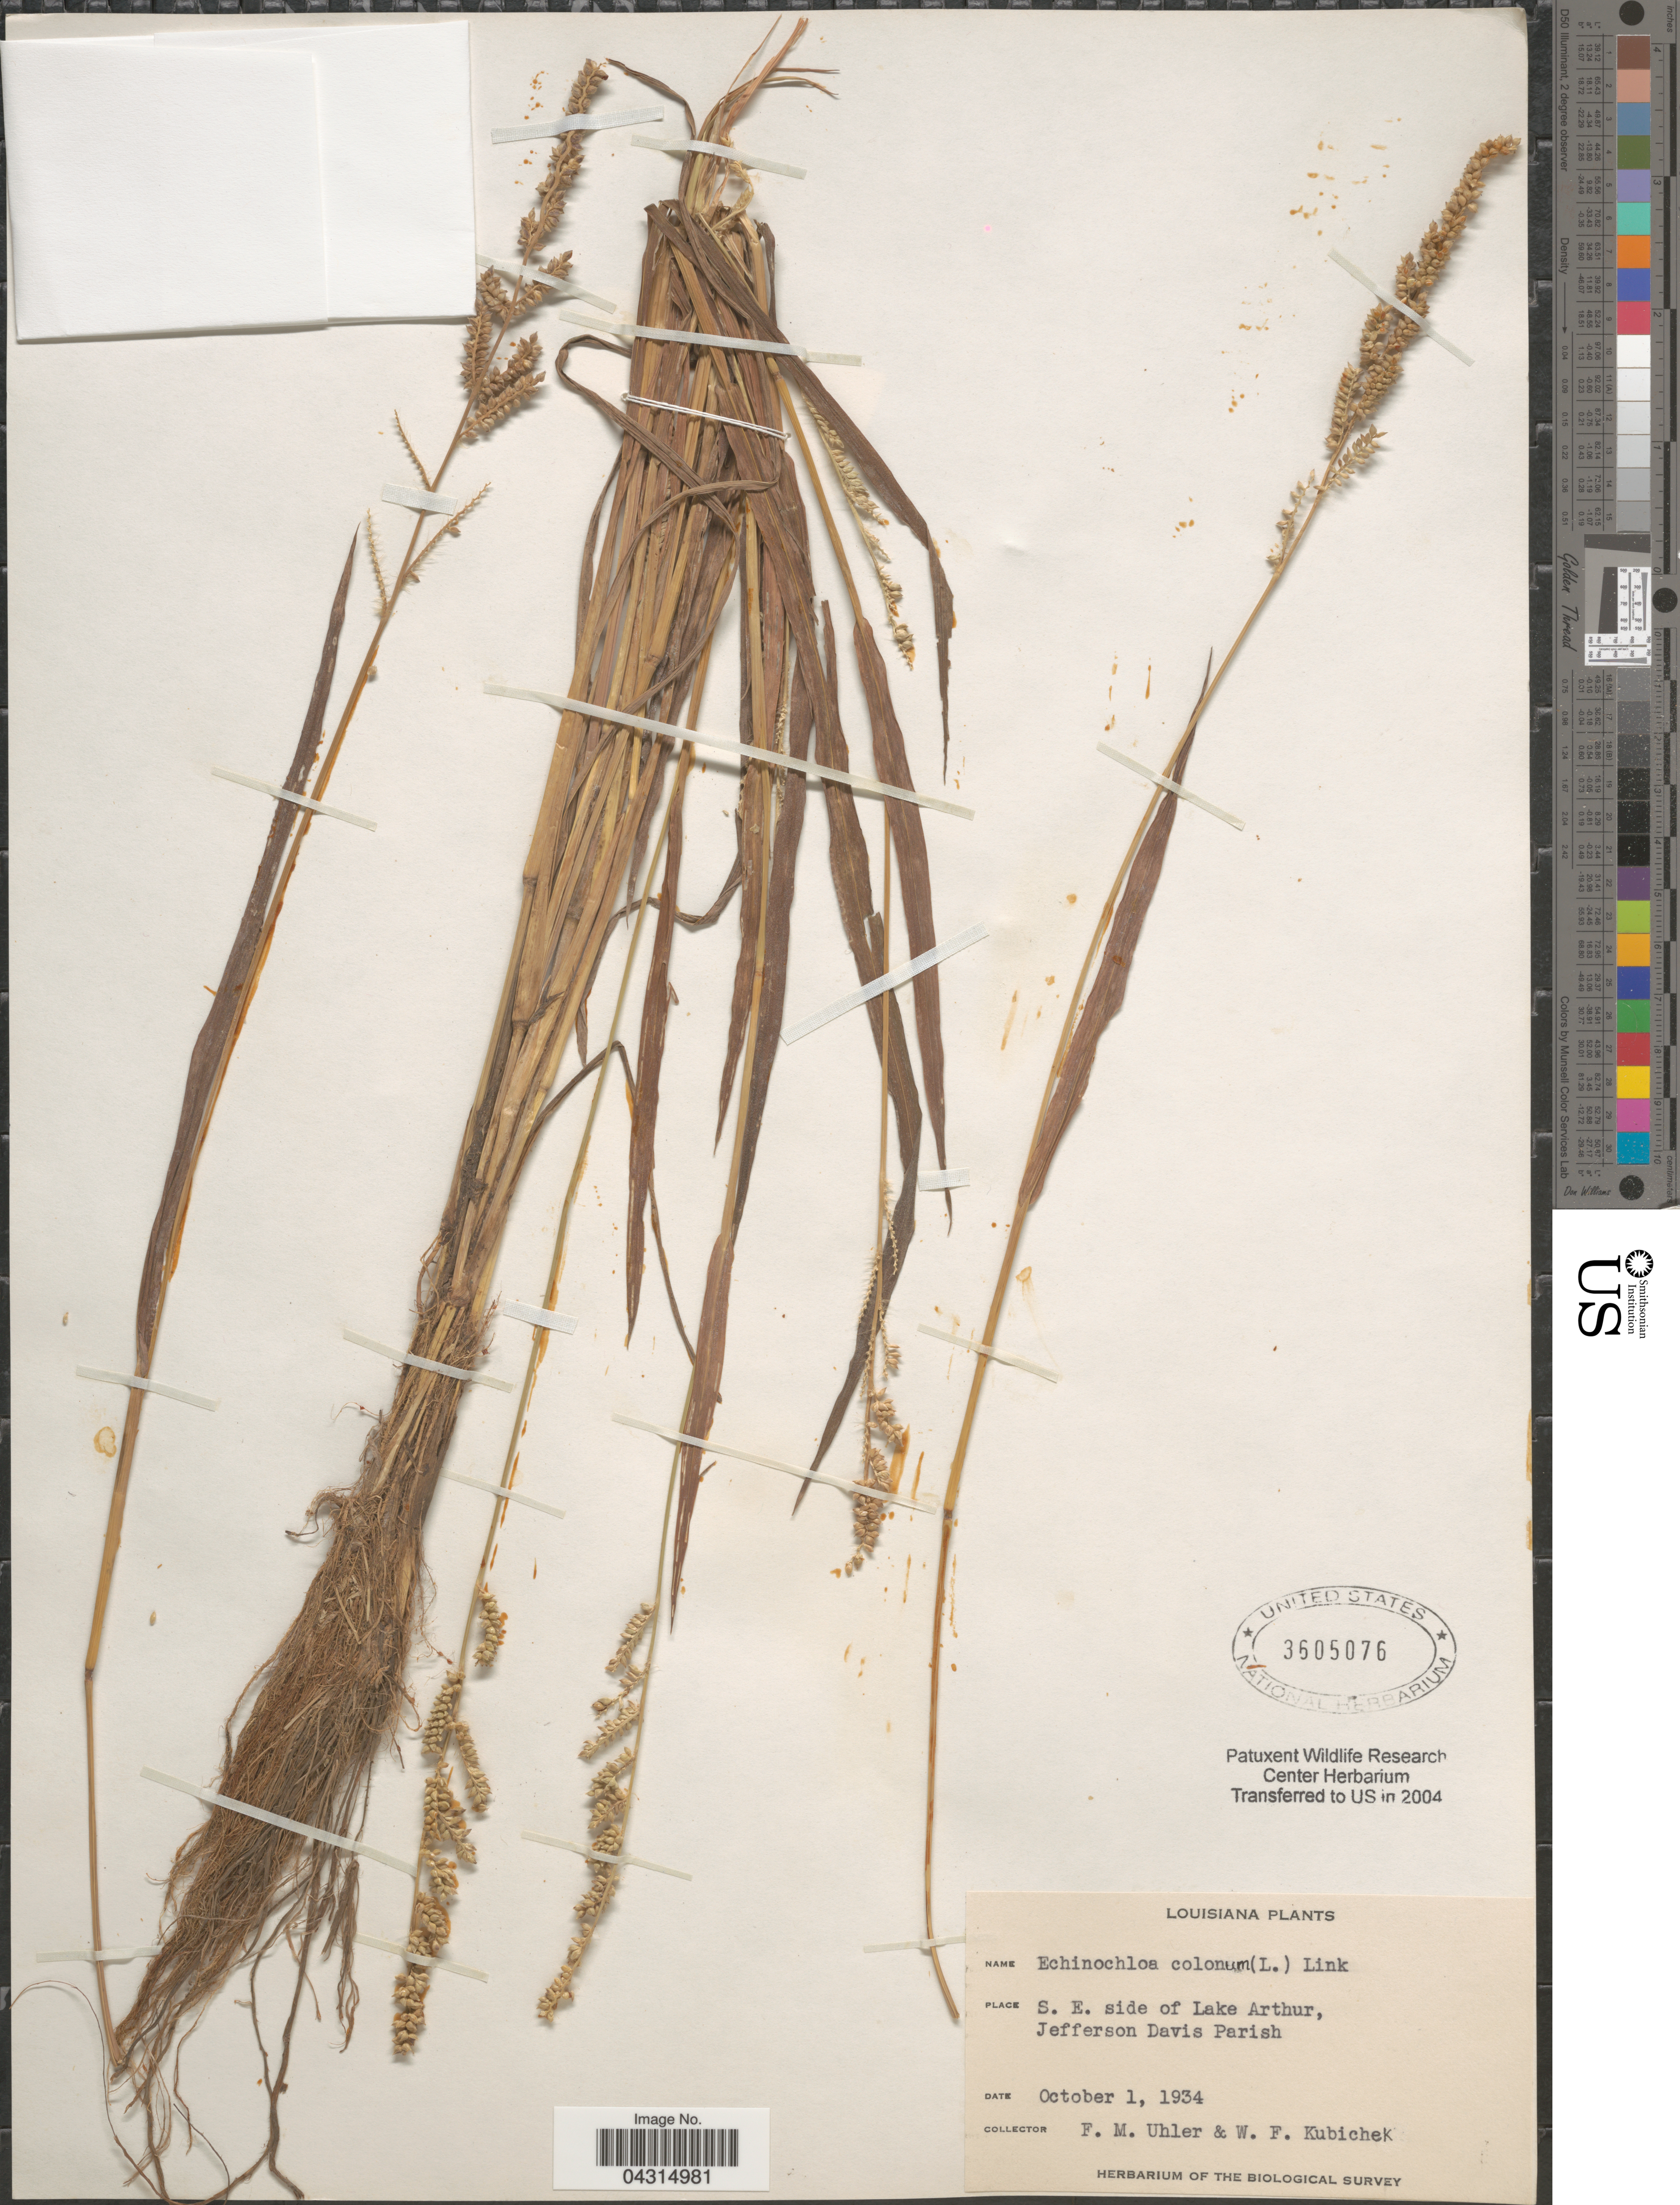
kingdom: Plantae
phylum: Tracheophyta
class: Liliopsida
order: Poales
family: Poaceae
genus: Echinochloa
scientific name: Echinochloa colona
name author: (L.) Link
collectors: F. M. Uhler & W. Kubichek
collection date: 1934-10-01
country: United States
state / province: Louisiana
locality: S. E. side of Lake Arthur, Jefferson Davis Parish. The Biological Survey.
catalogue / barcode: US 3605076